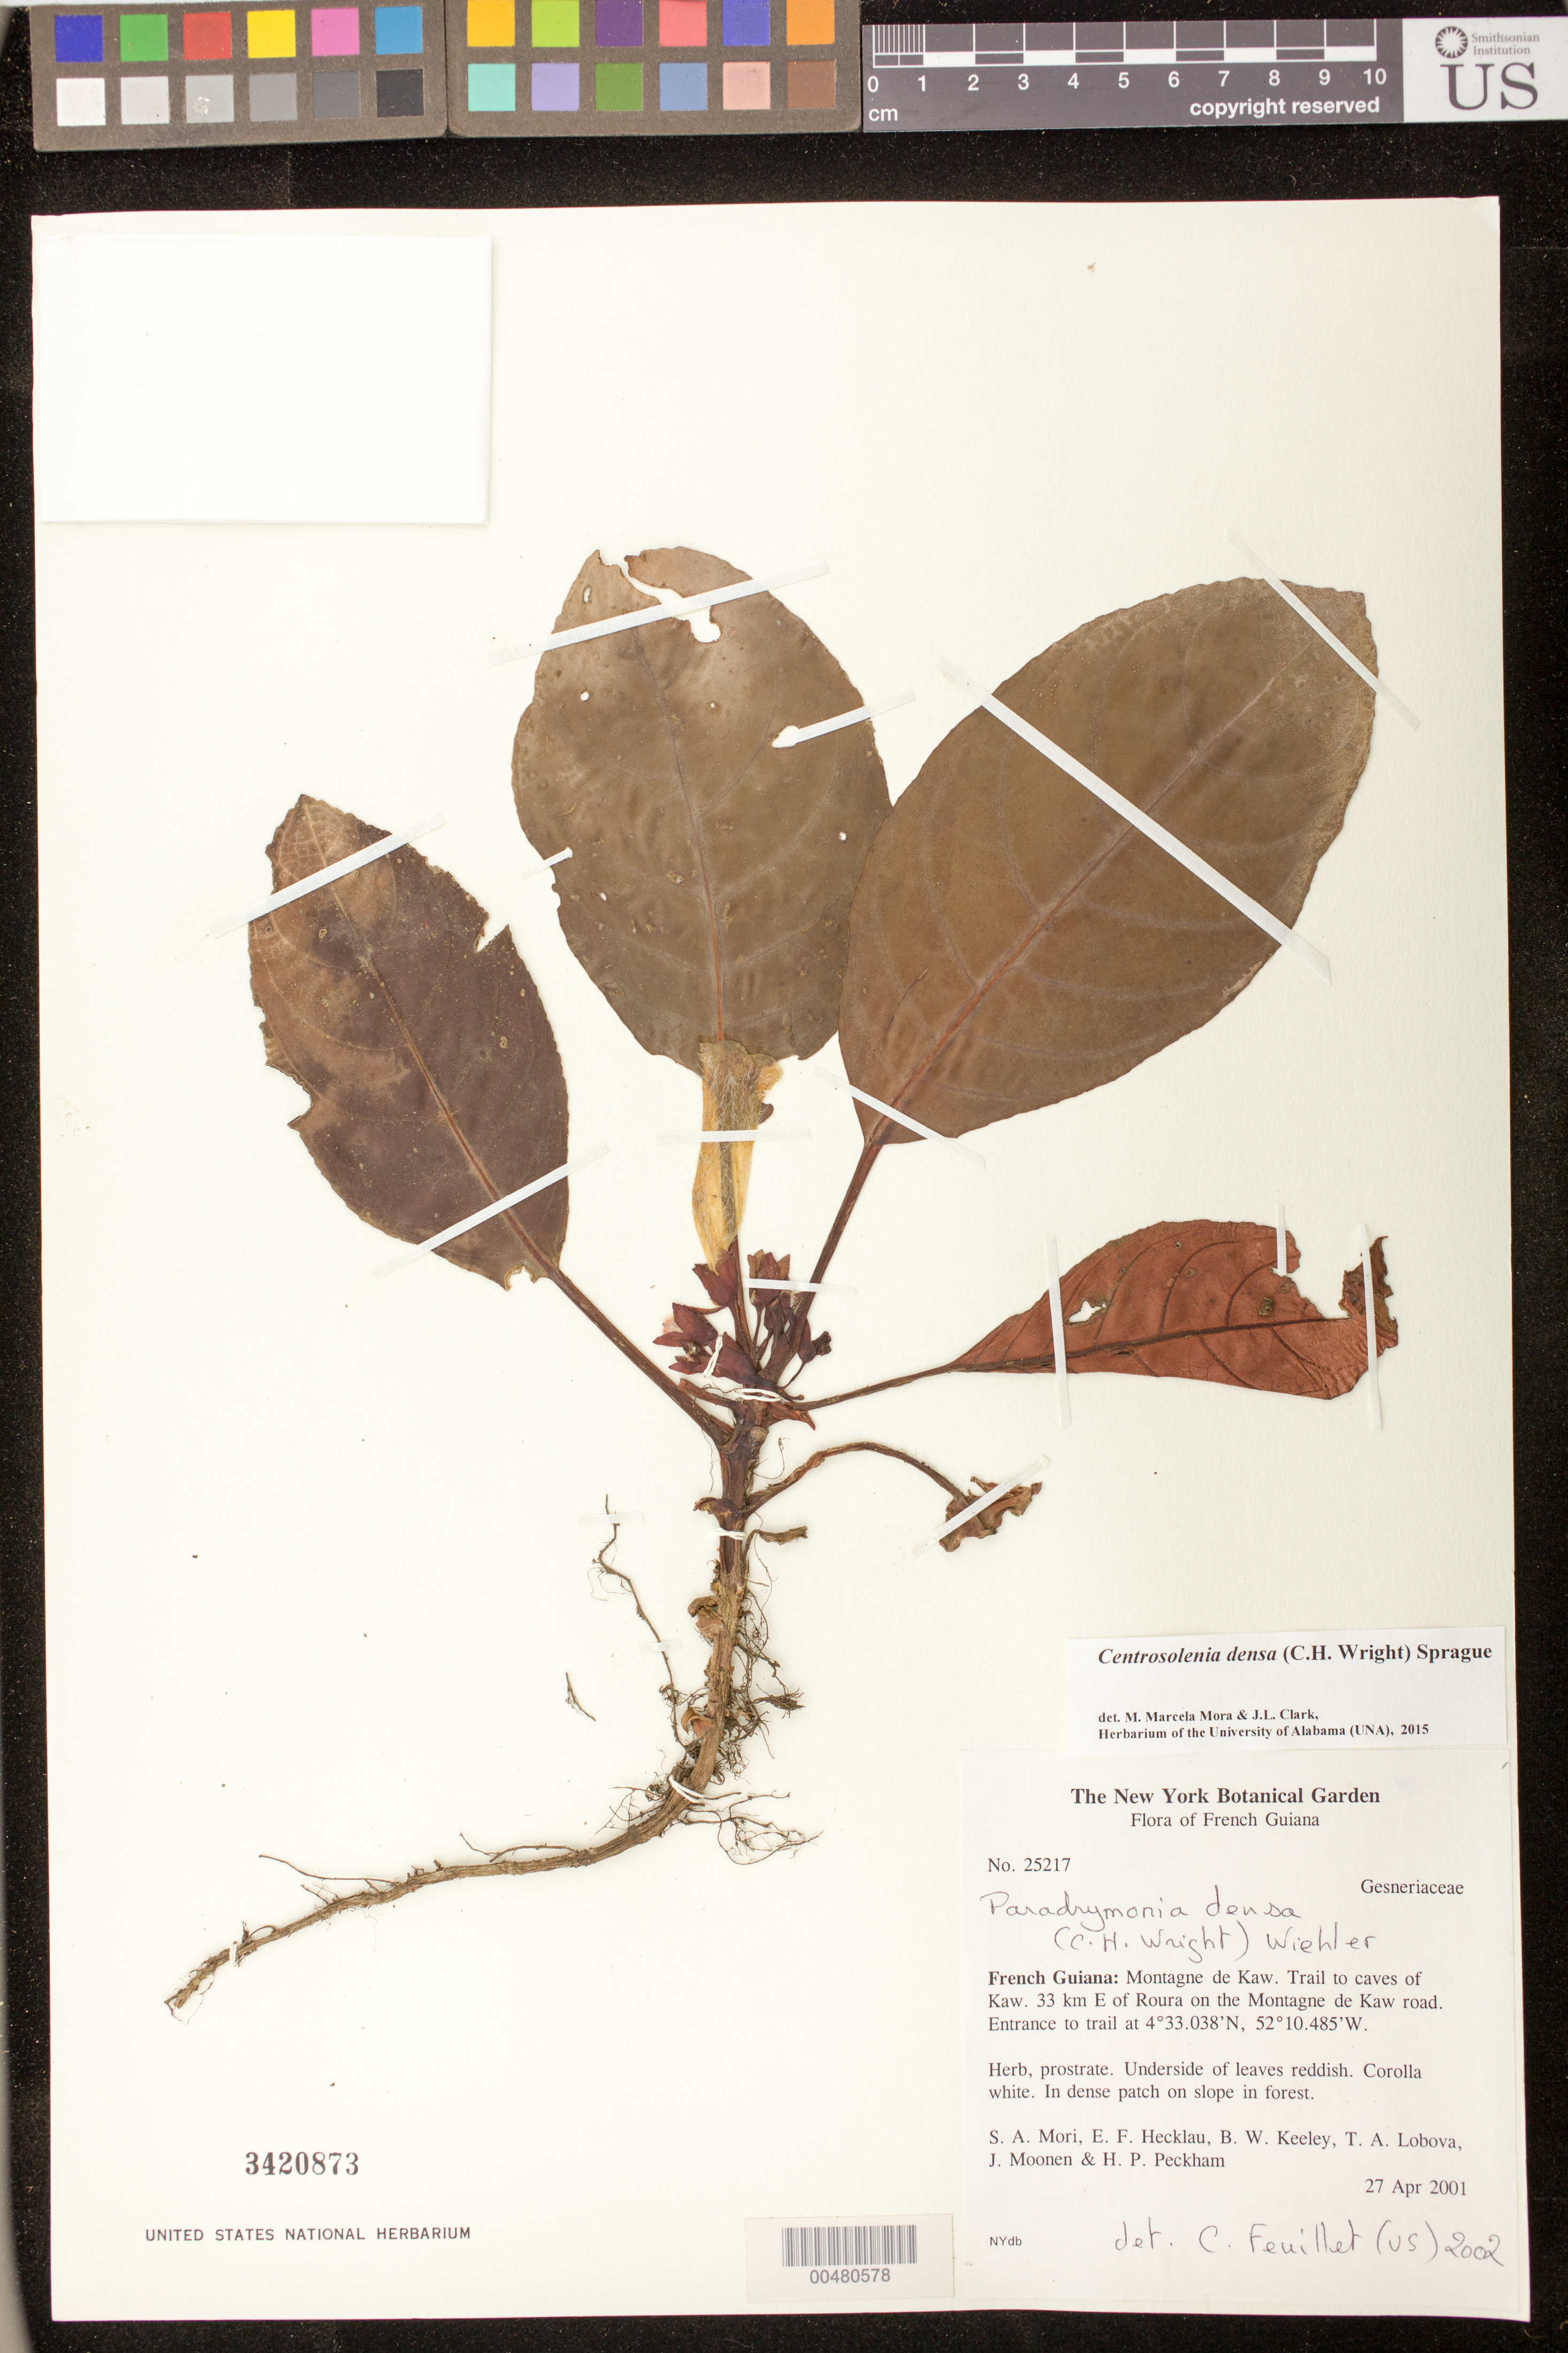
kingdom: Plantae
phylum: Tracheophyta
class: Magnoliopsida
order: Lamiales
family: Gesneriaceae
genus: Centrosolenia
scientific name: Centrosolenia densa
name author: (C.H. Wright) Sprague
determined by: Mora, M. M.; Clark, J. L.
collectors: S. Mori, E. Hecklau, B. W. Keeley, T. Lobova, J. Moonen & H. Peckham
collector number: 25217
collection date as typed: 27 Apr 2001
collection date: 2001-04-27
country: French Guiana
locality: Montagne de Kaw, trail to caves of Kaw, 33 km E of Roura on the Montagne de Kaw road, entrance to trail at 4°33.038'N, 52°10.485'W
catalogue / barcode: US 3420873